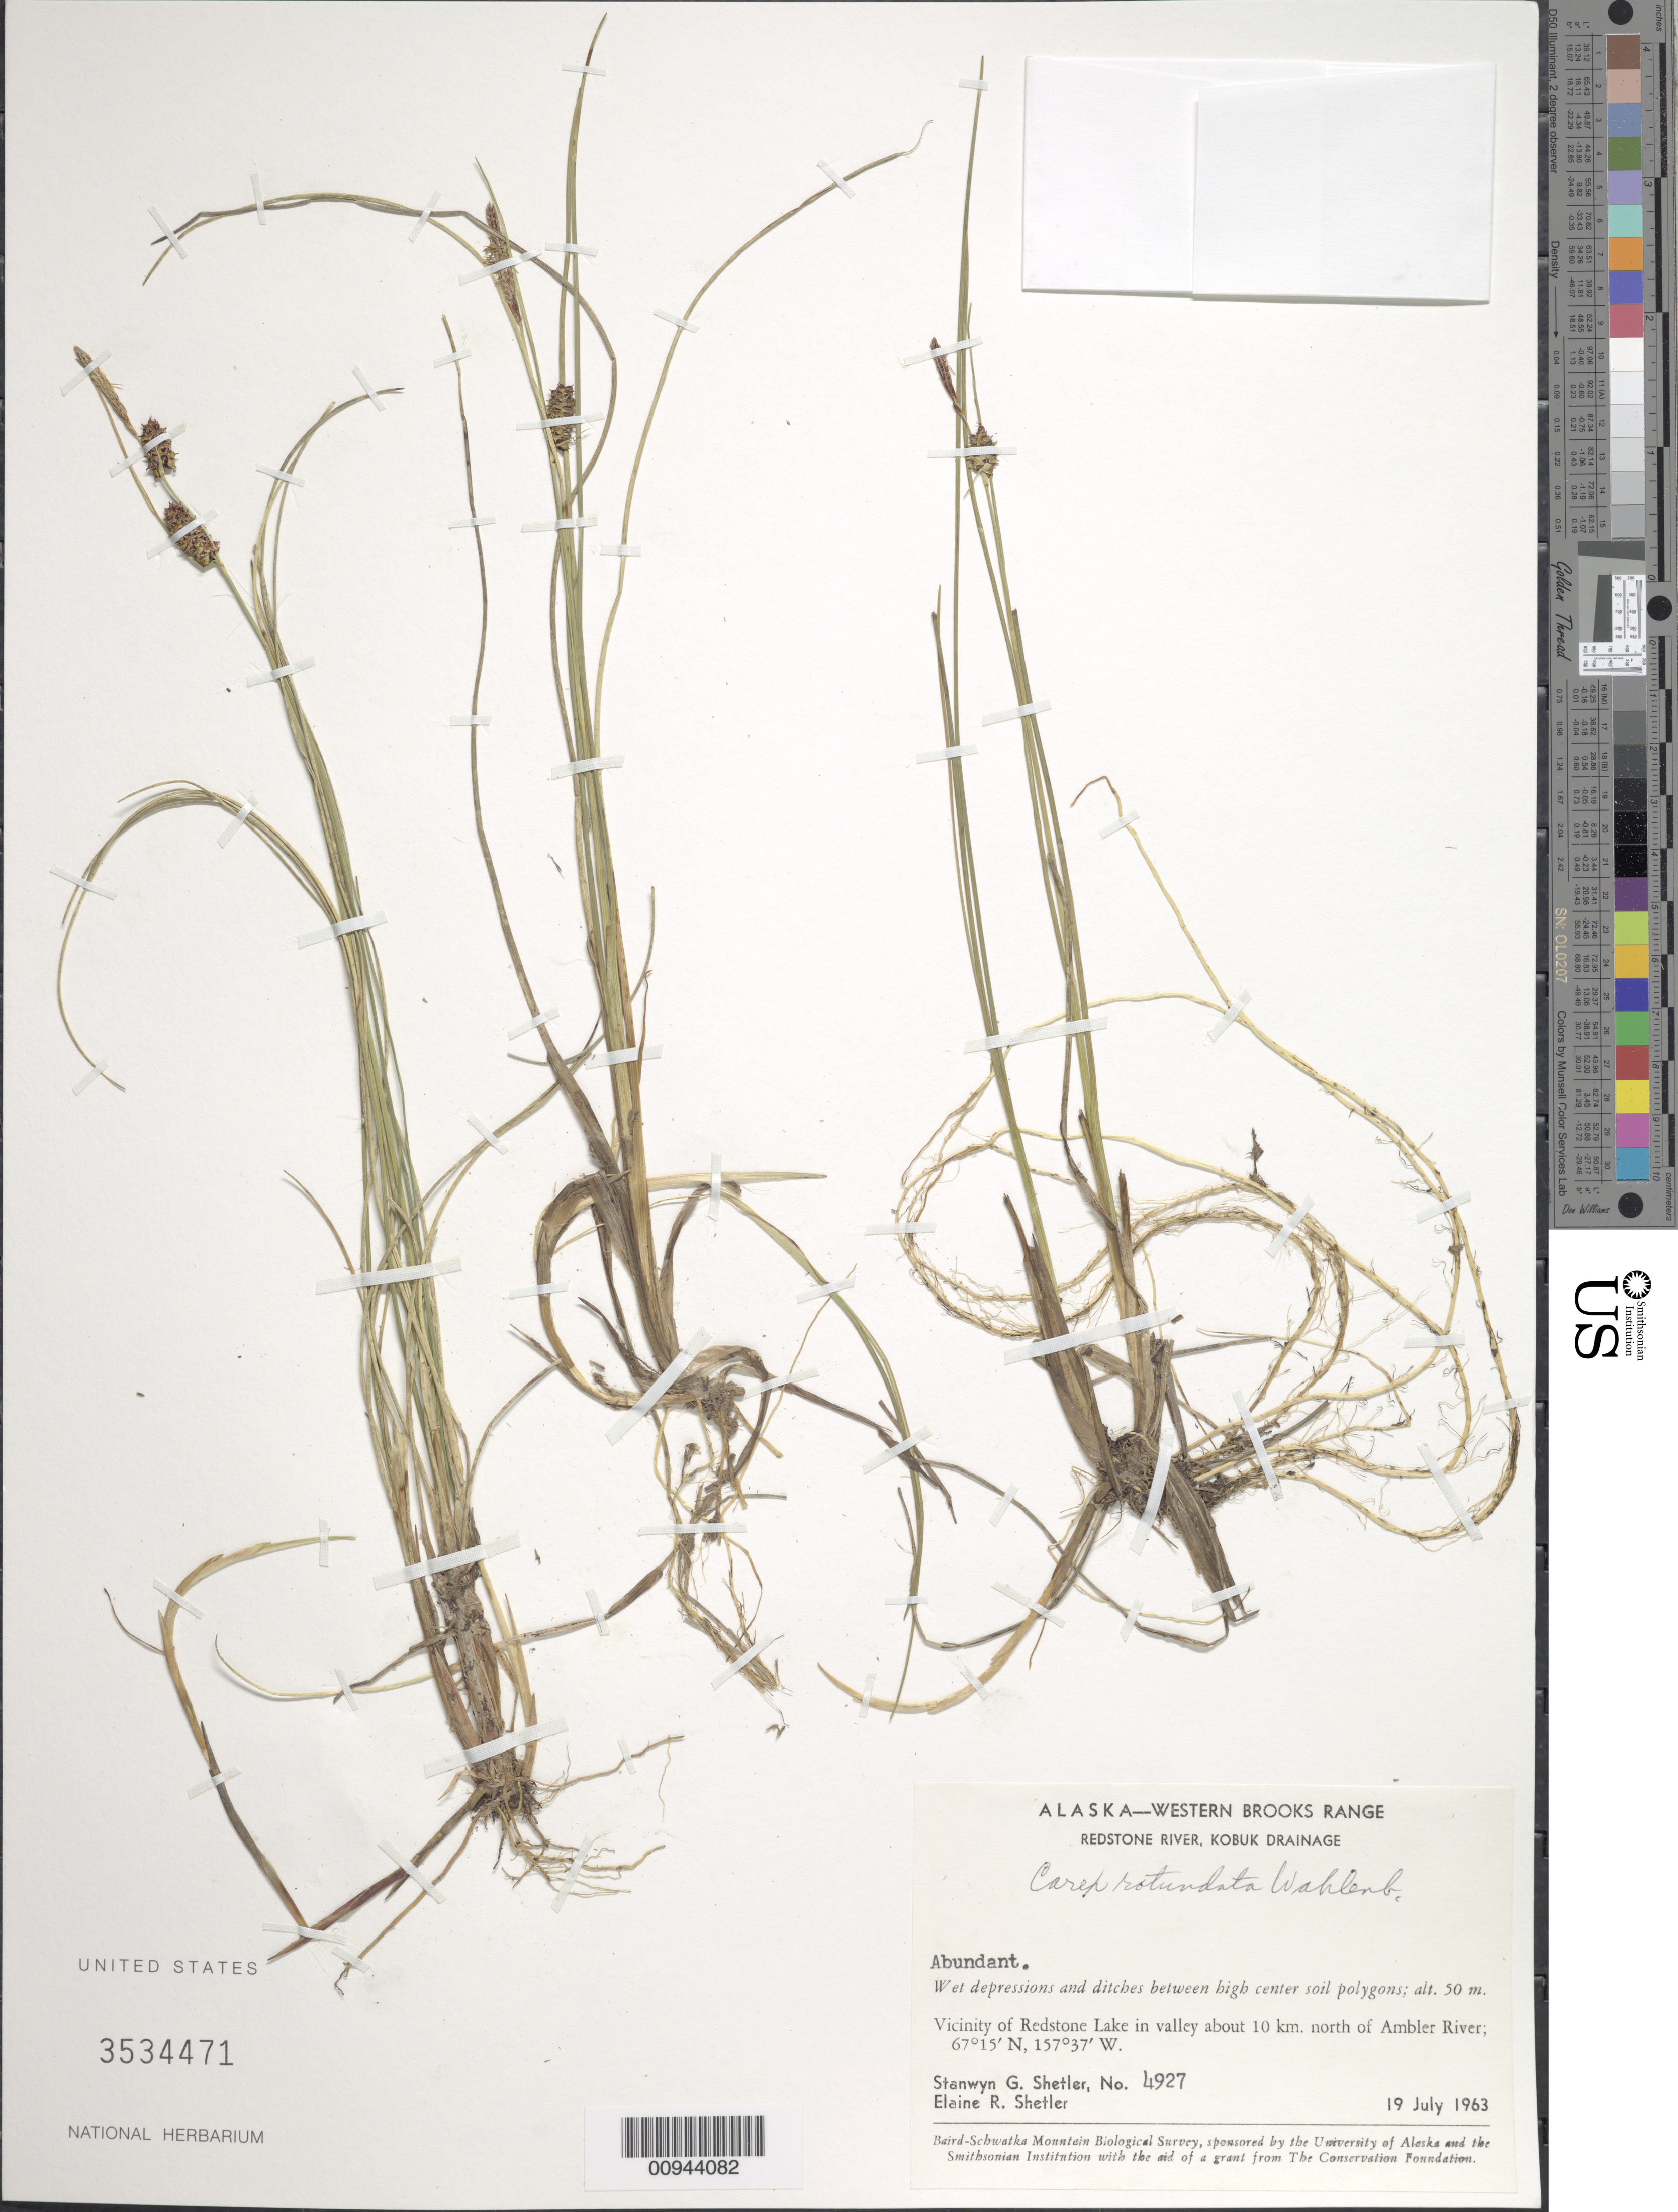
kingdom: Plantae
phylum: Tracheophyta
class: Liliopsida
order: Poales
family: Cyperaceae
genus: Carex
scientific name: Carex rotundata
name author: Wahlenb.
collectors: S. Shetler & E. R. Shetler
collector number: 4927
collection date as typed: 19 Jul 1963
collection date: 1963-07-19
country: United States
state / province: Alaska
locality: Vicinity of Redstone Lake in valley about 10 km. north of Ambler River. Western Brooks Range, Redstone River, Kobuk Drainage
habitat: Wet depressions and ditches between high center soil polygons.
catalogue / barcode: US 3534471